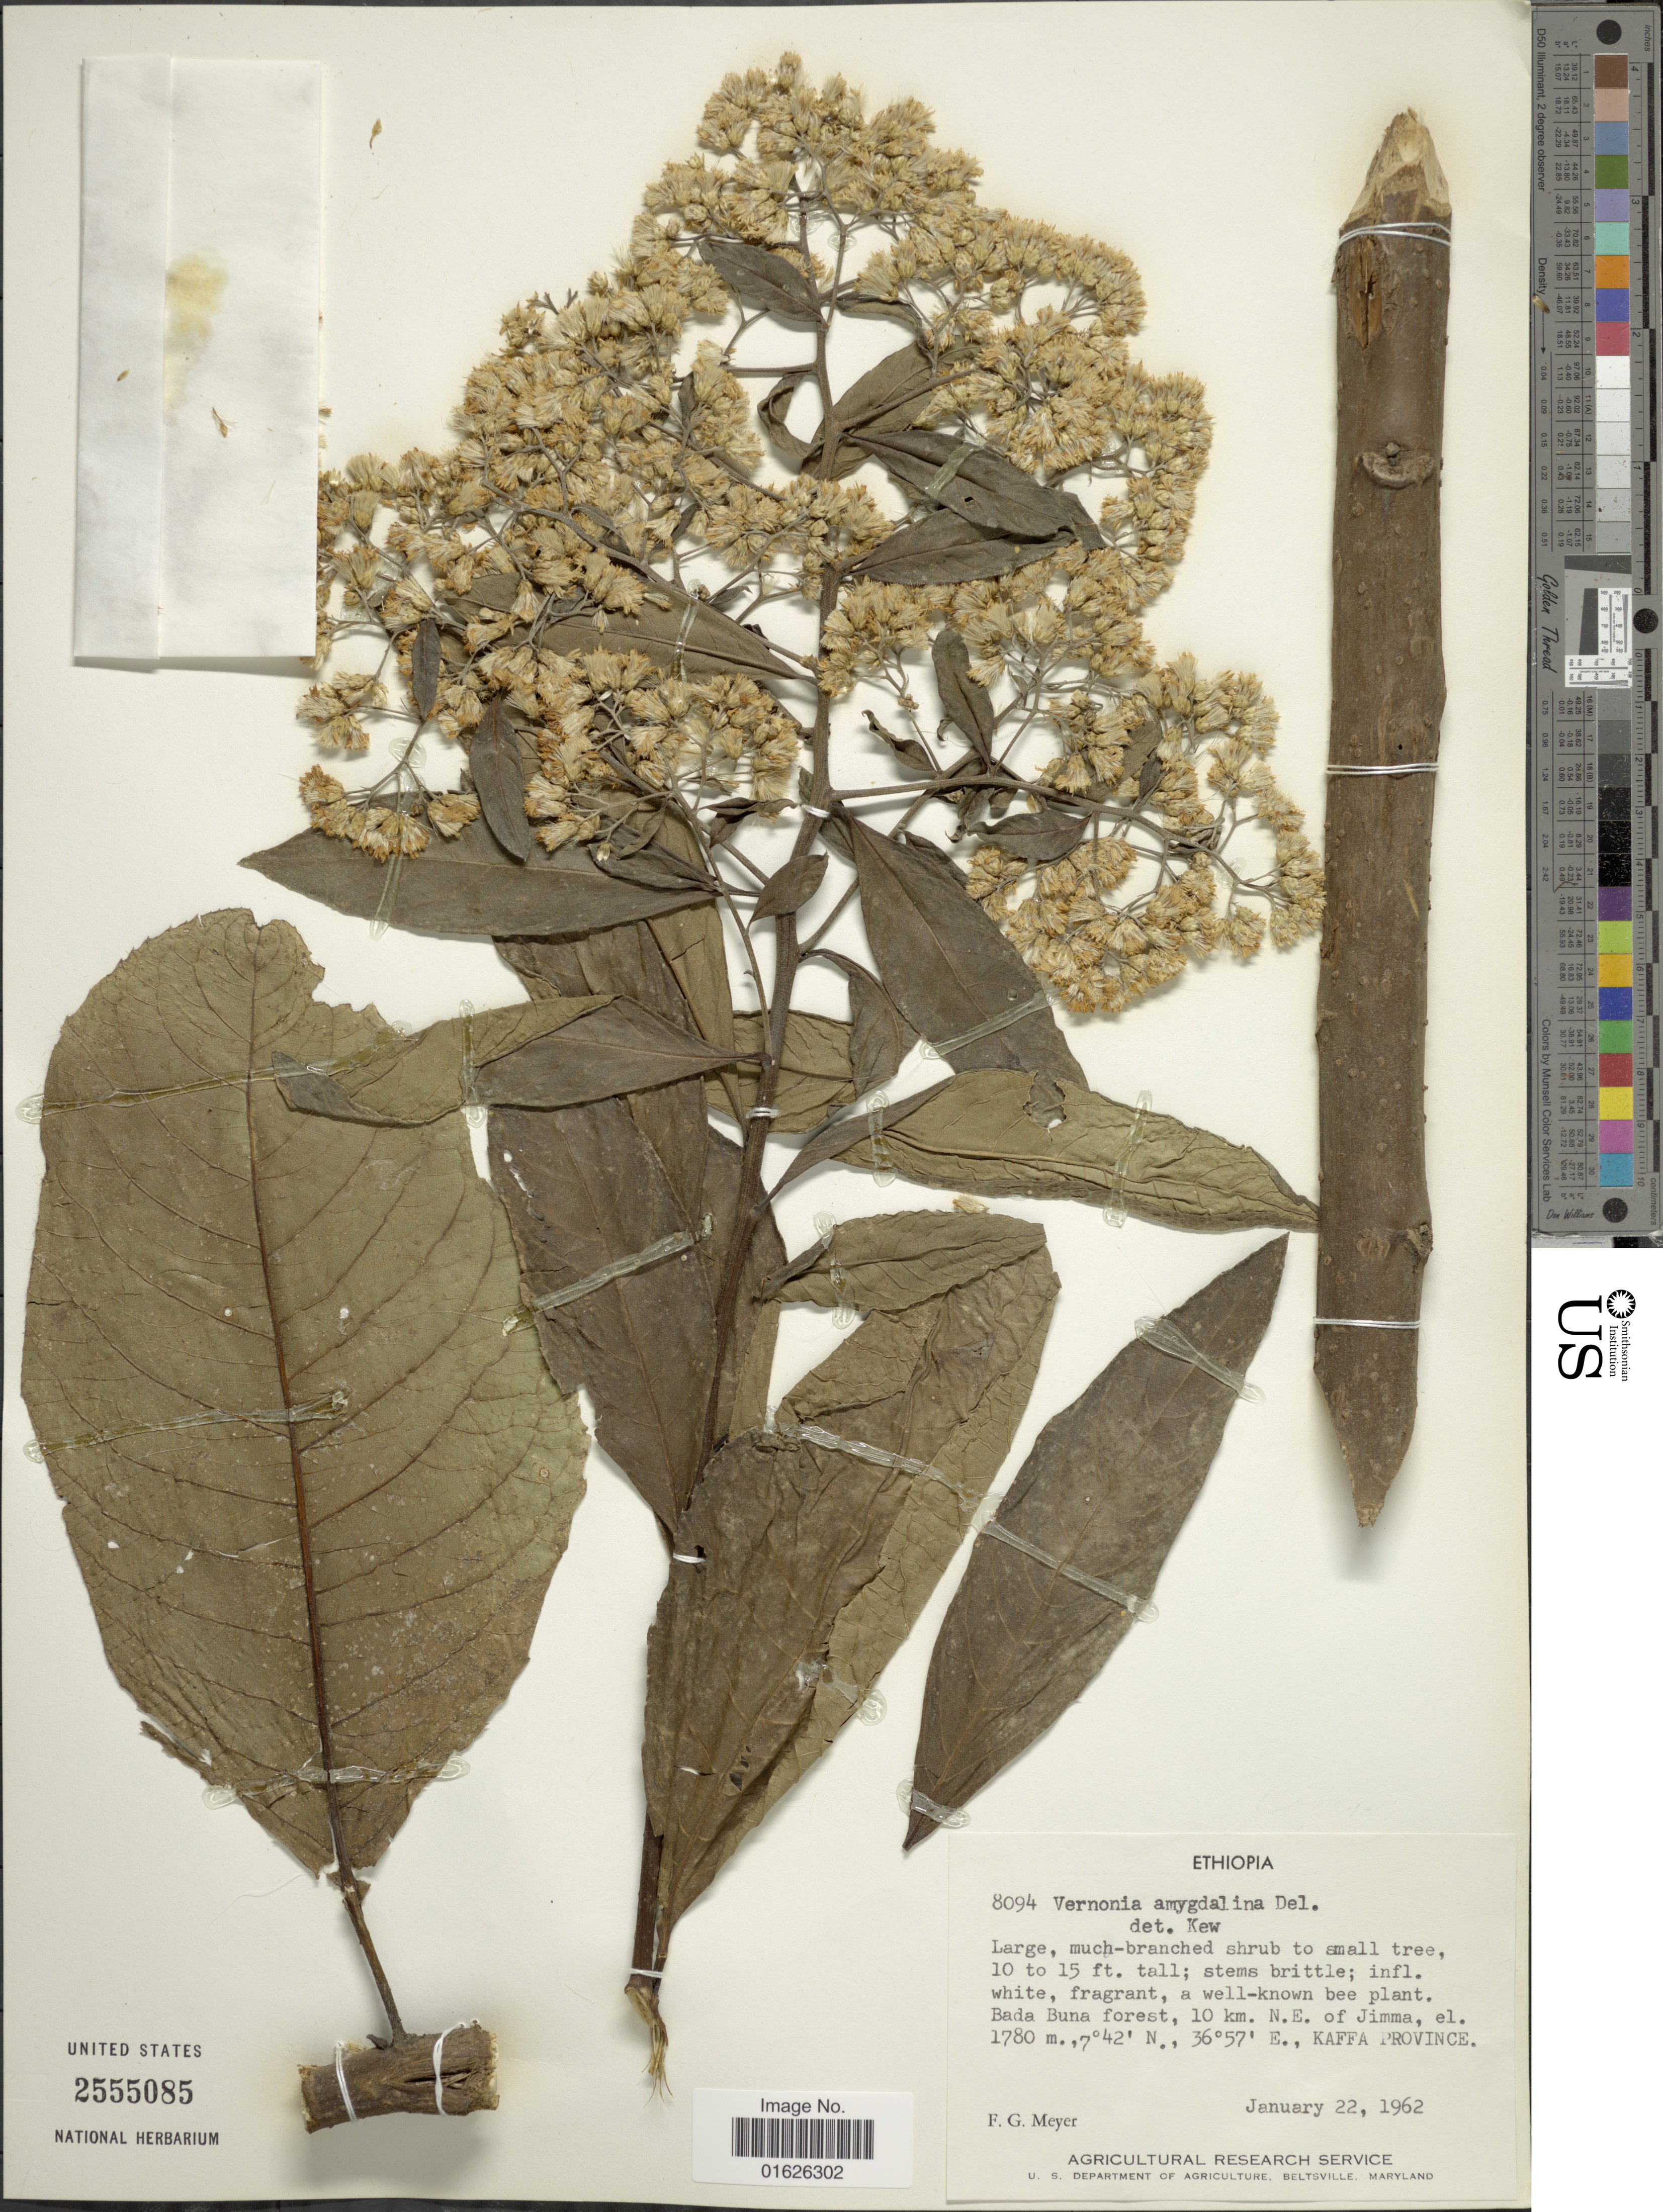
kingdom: Plantae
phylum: Tracheophyta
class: Magnoliopsida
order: Asterales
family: Asteraceae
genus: Gymnanthemum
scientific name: Gymnanthemum amygdalinum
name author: (Delile) Sch. Bip. ex Walp.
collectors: F. G. Meyer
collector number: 8094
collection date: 1962-01-22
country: Ethiopia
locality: Bada Buna forest, 10 km N.E. of Jimma, Kaffa Province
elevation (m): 1780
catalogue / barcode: US 2555085